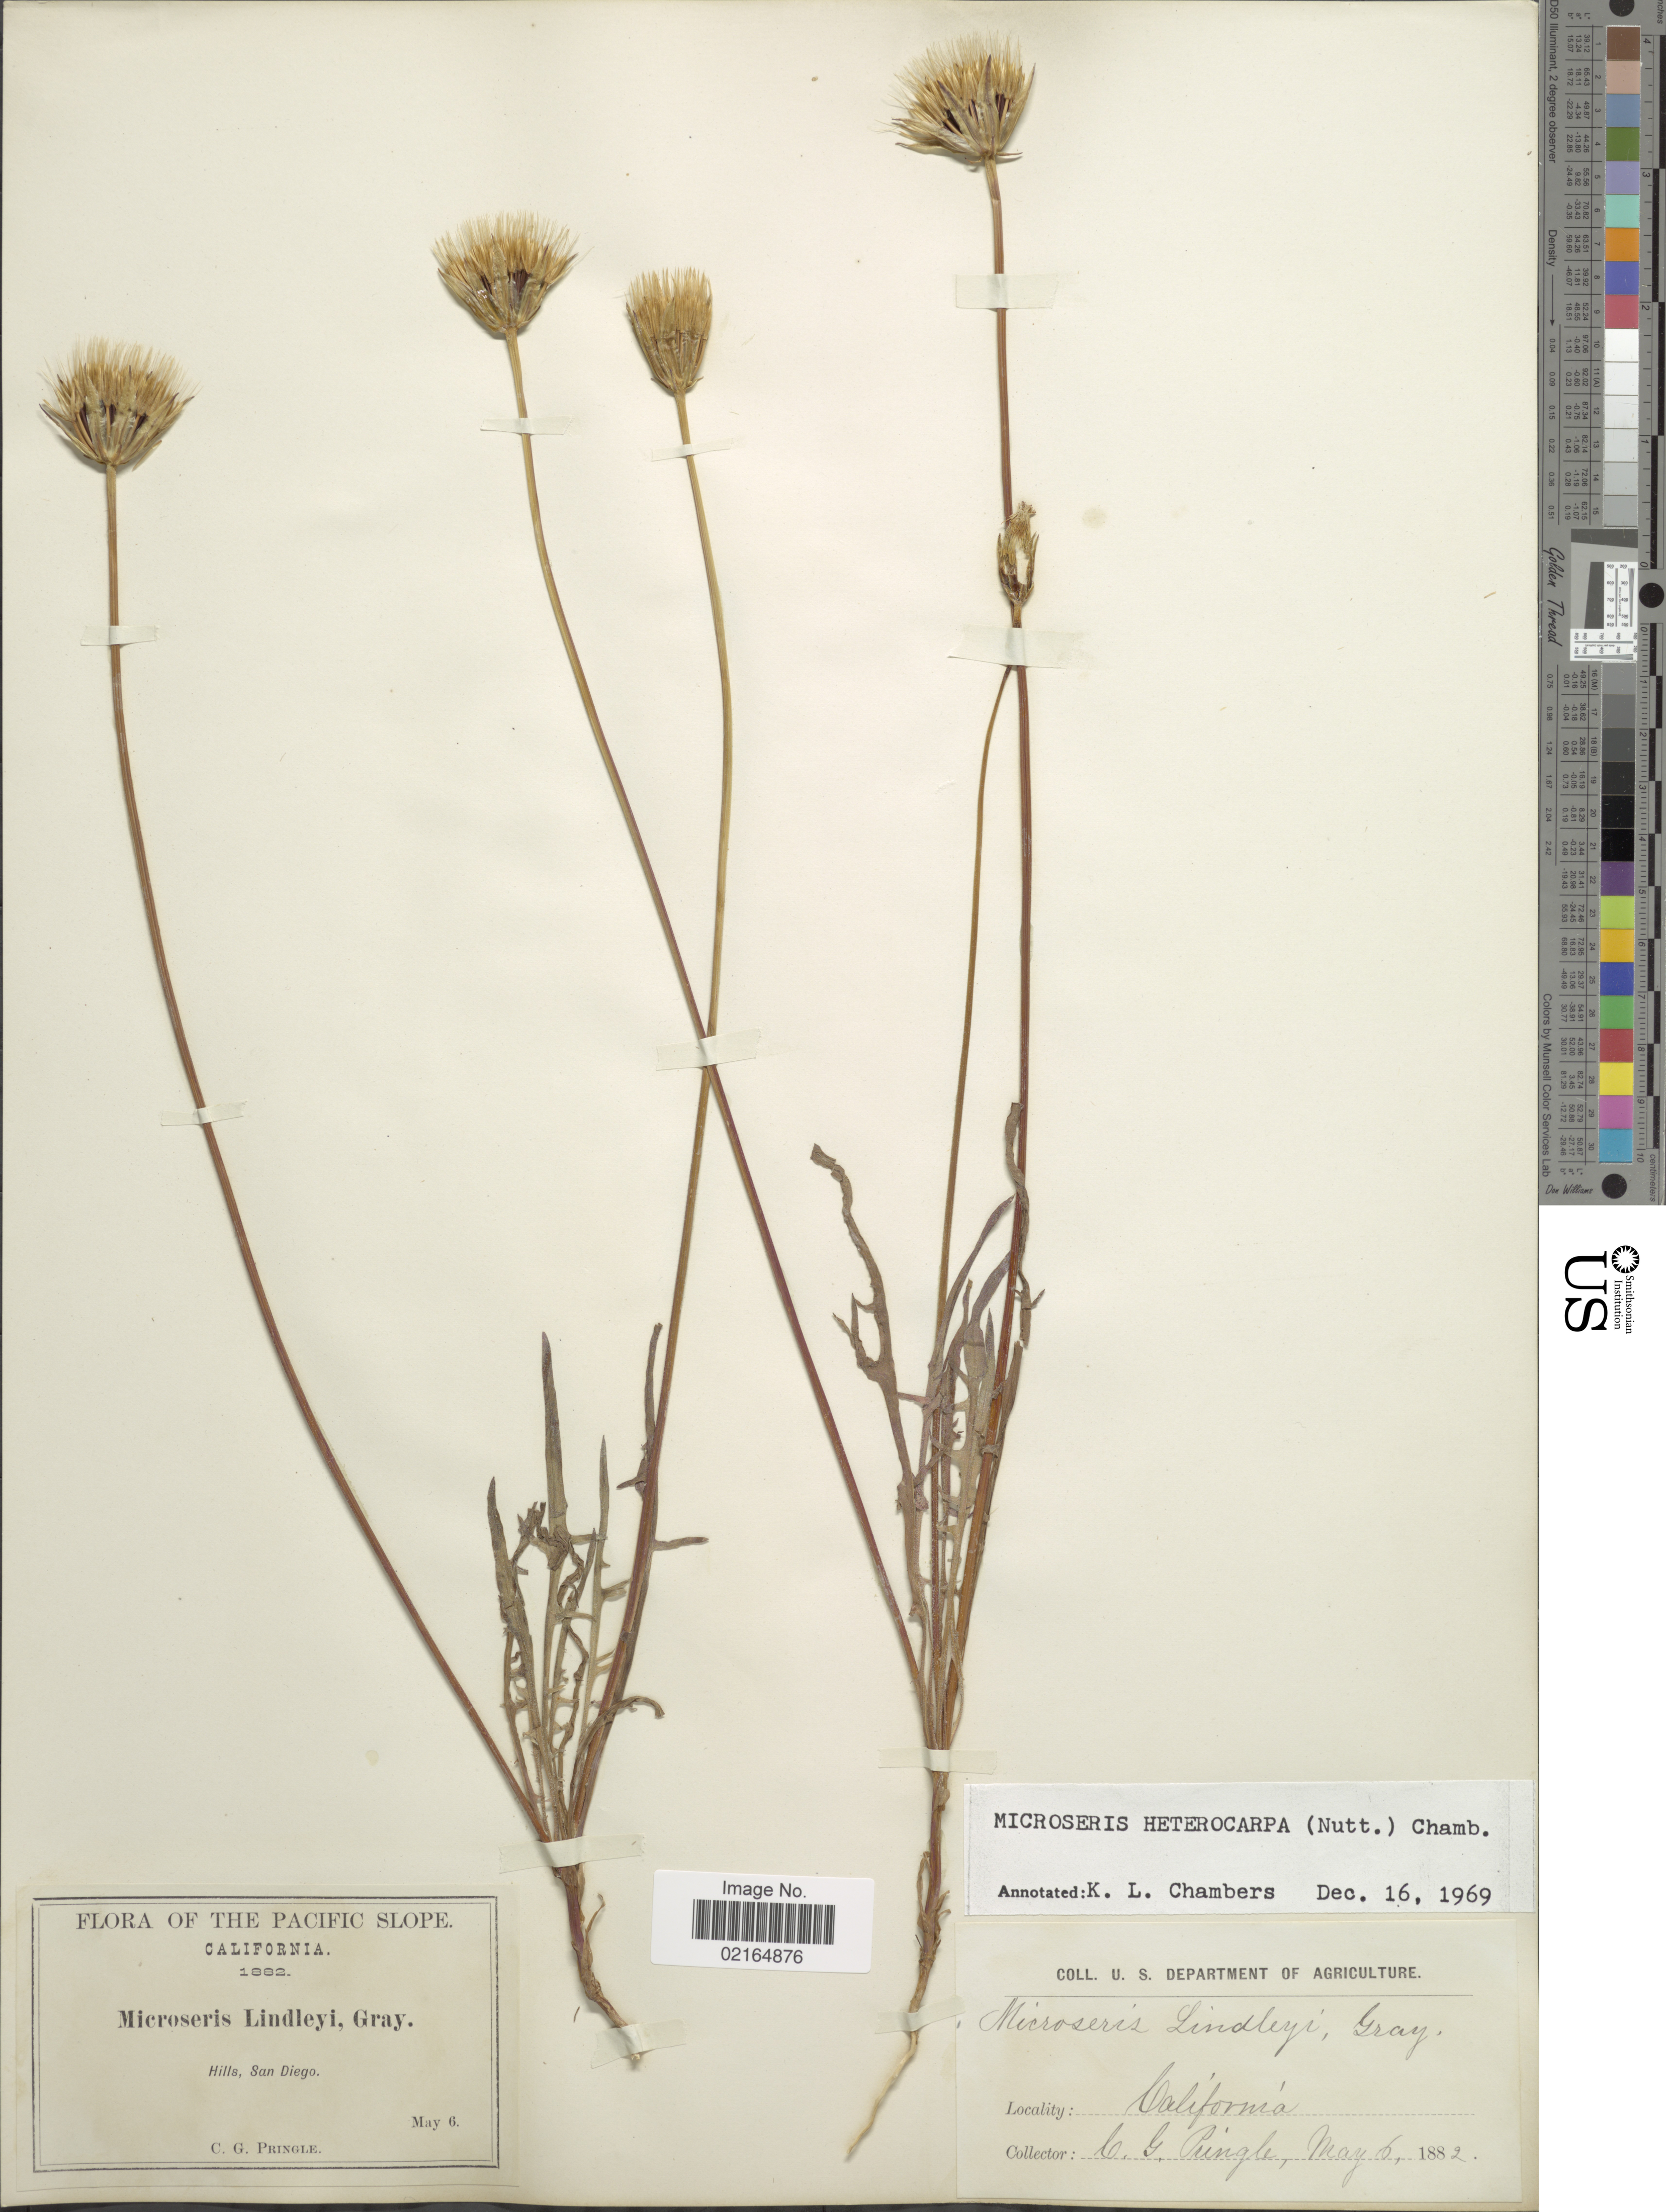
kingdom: Plantae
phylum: Tracheophyta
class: Magnoliopsida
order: Asterales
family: Asteraceae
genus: Microseris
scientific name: Microseris heterocarpa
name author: (Nutt.) K.L. Chambers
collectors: C. G. Pringle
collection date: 1882-05-06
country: United States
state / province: California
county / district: San Diego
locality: The Pacific slope, Hills, San Diego.